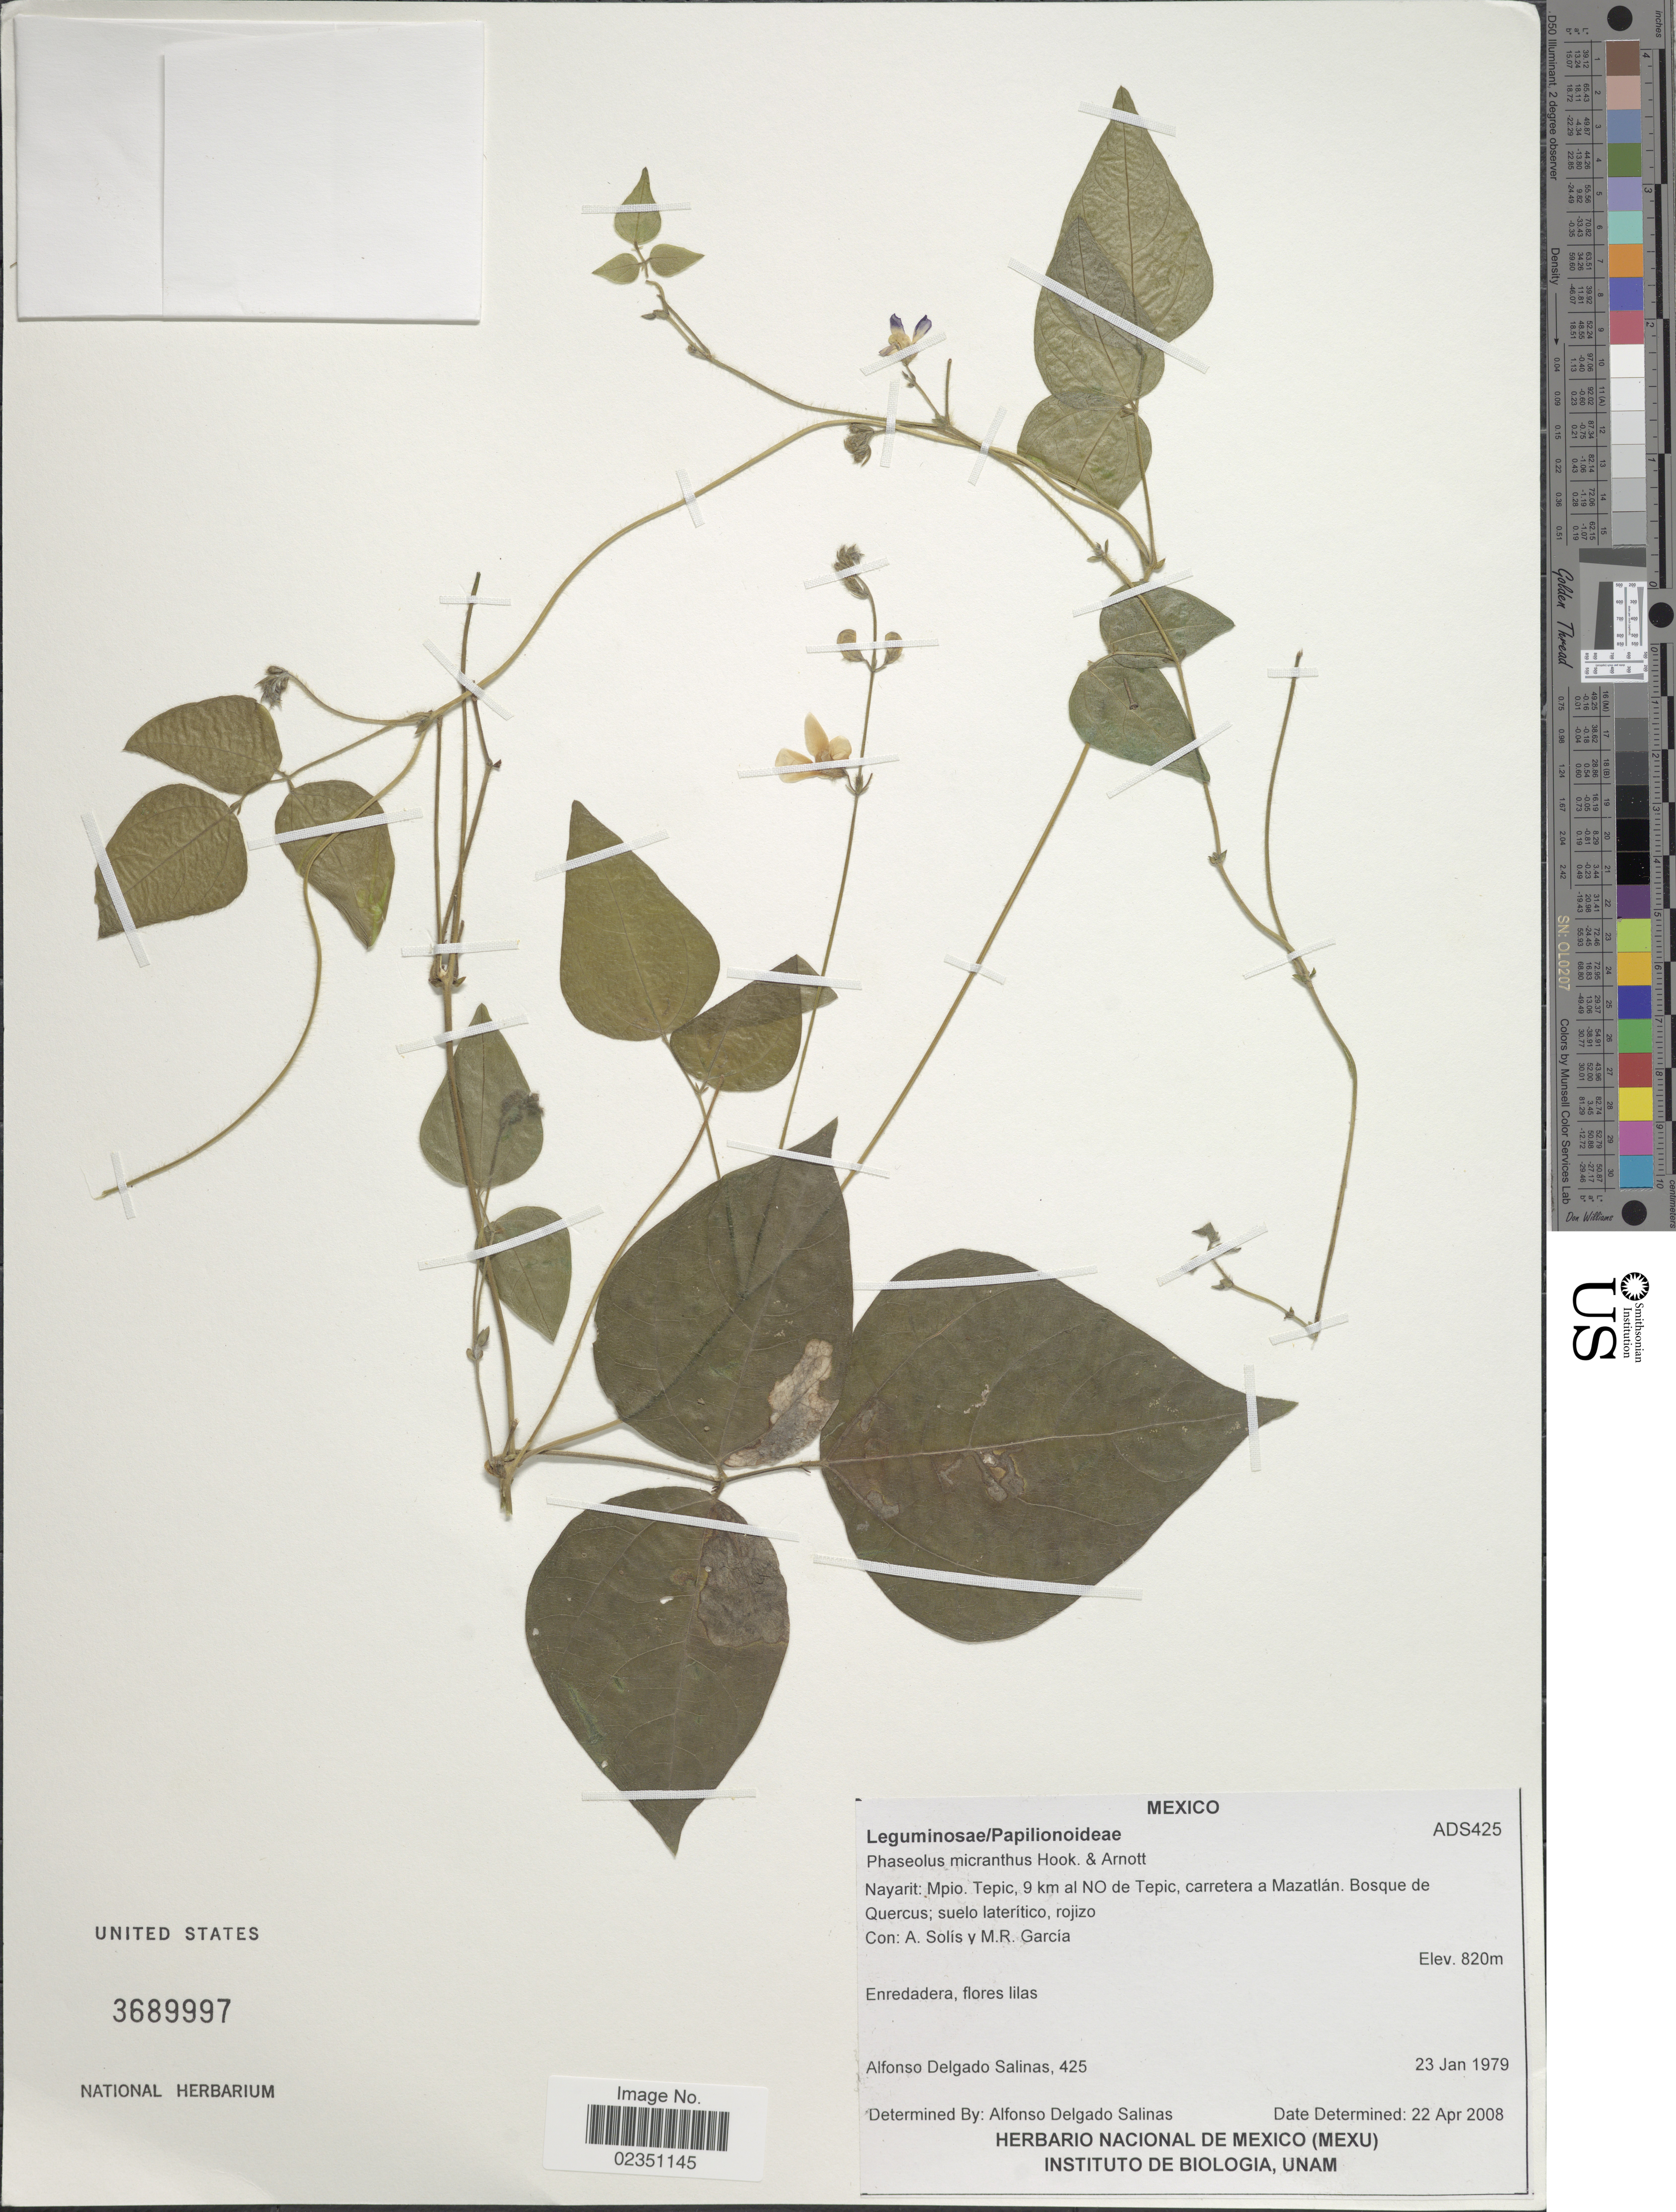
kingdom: Plantae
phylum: Tracheophyta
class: Magnoliopsida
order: Fabales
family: Fabaceae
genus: Phaseolus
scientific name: Phaseolus micranthus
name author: Hook. & Arn.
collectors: A. Delgado S., A. Solis & M. Garcia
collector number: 425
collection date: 1979-01-23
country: Mexico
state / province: Nayarit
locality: Mpio. Tepic, 9 km al NO de Tepic, carretera a Mazatlan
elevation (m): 820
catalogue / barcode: US 3689997